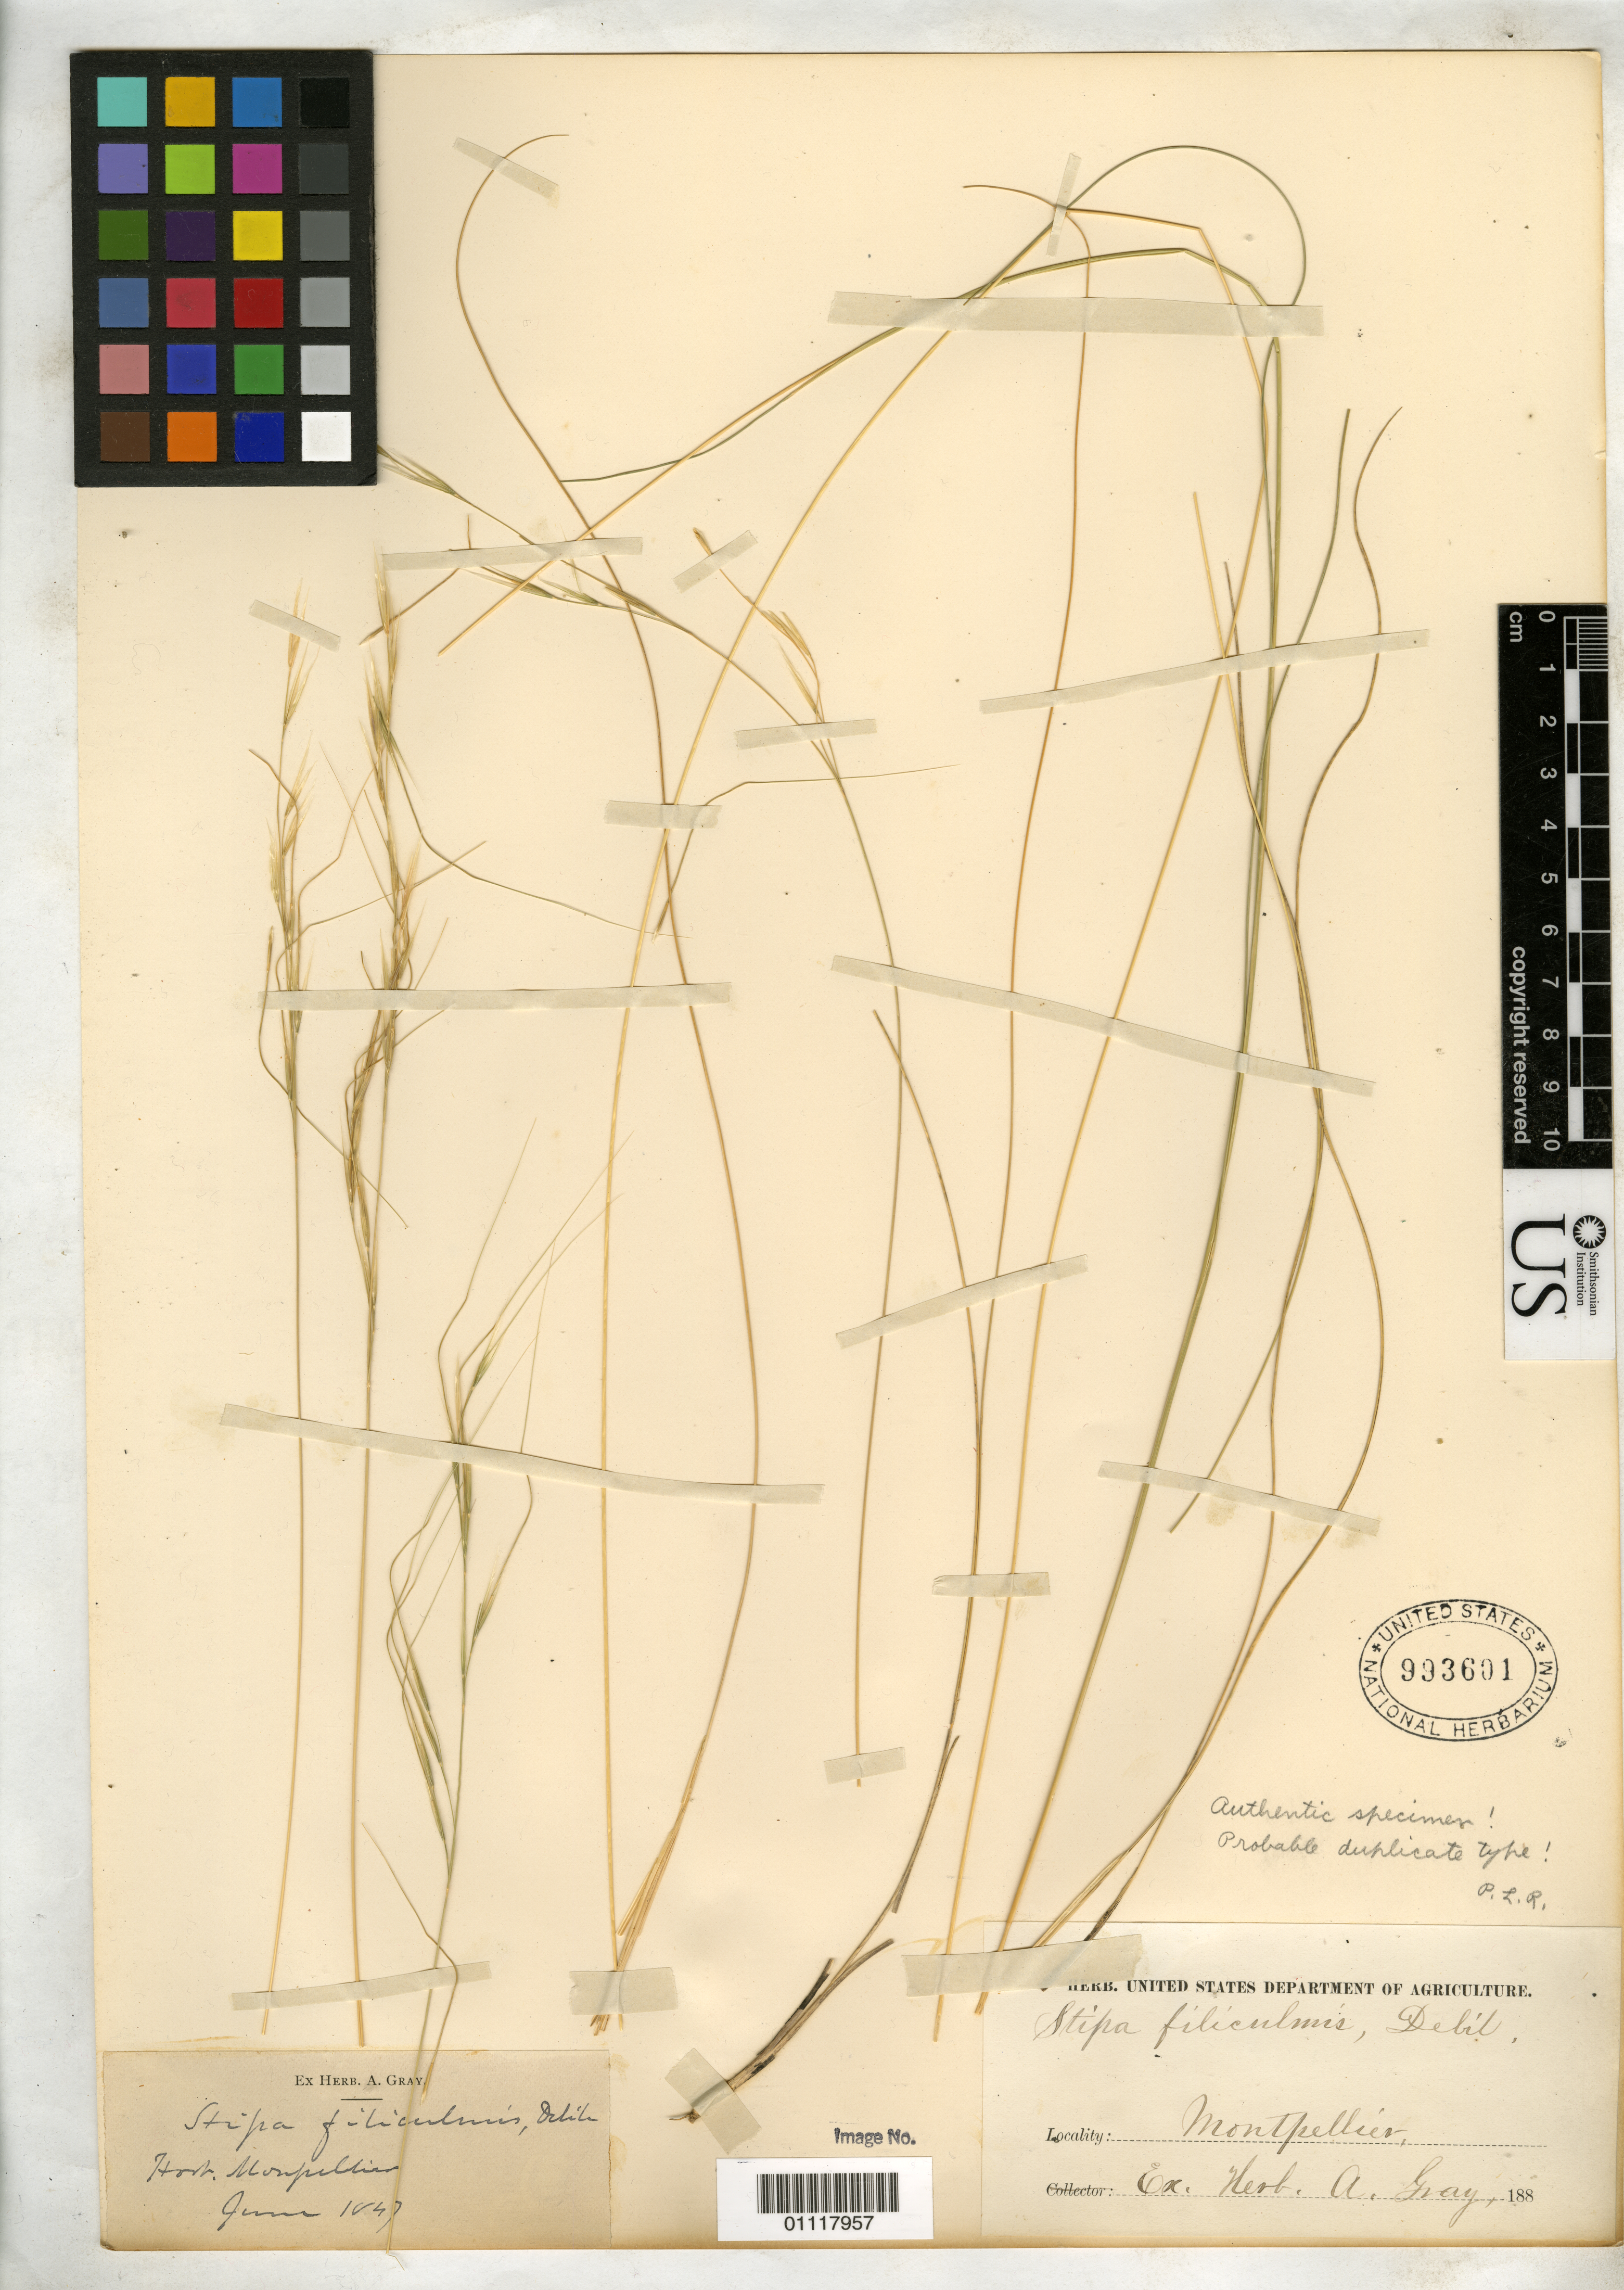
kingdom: Plantae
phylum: Tracheophyta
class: Liliopsida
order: Poales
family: Poaceae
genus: Stipa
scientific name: Stipa filiculmis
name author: Delile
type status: Possible Type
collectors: ex herb. Gray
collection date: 1847-06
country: France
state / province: Occitanie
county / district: Hérault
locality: Collected in the Botanic Garden at Montpellier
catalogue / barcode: US 993601